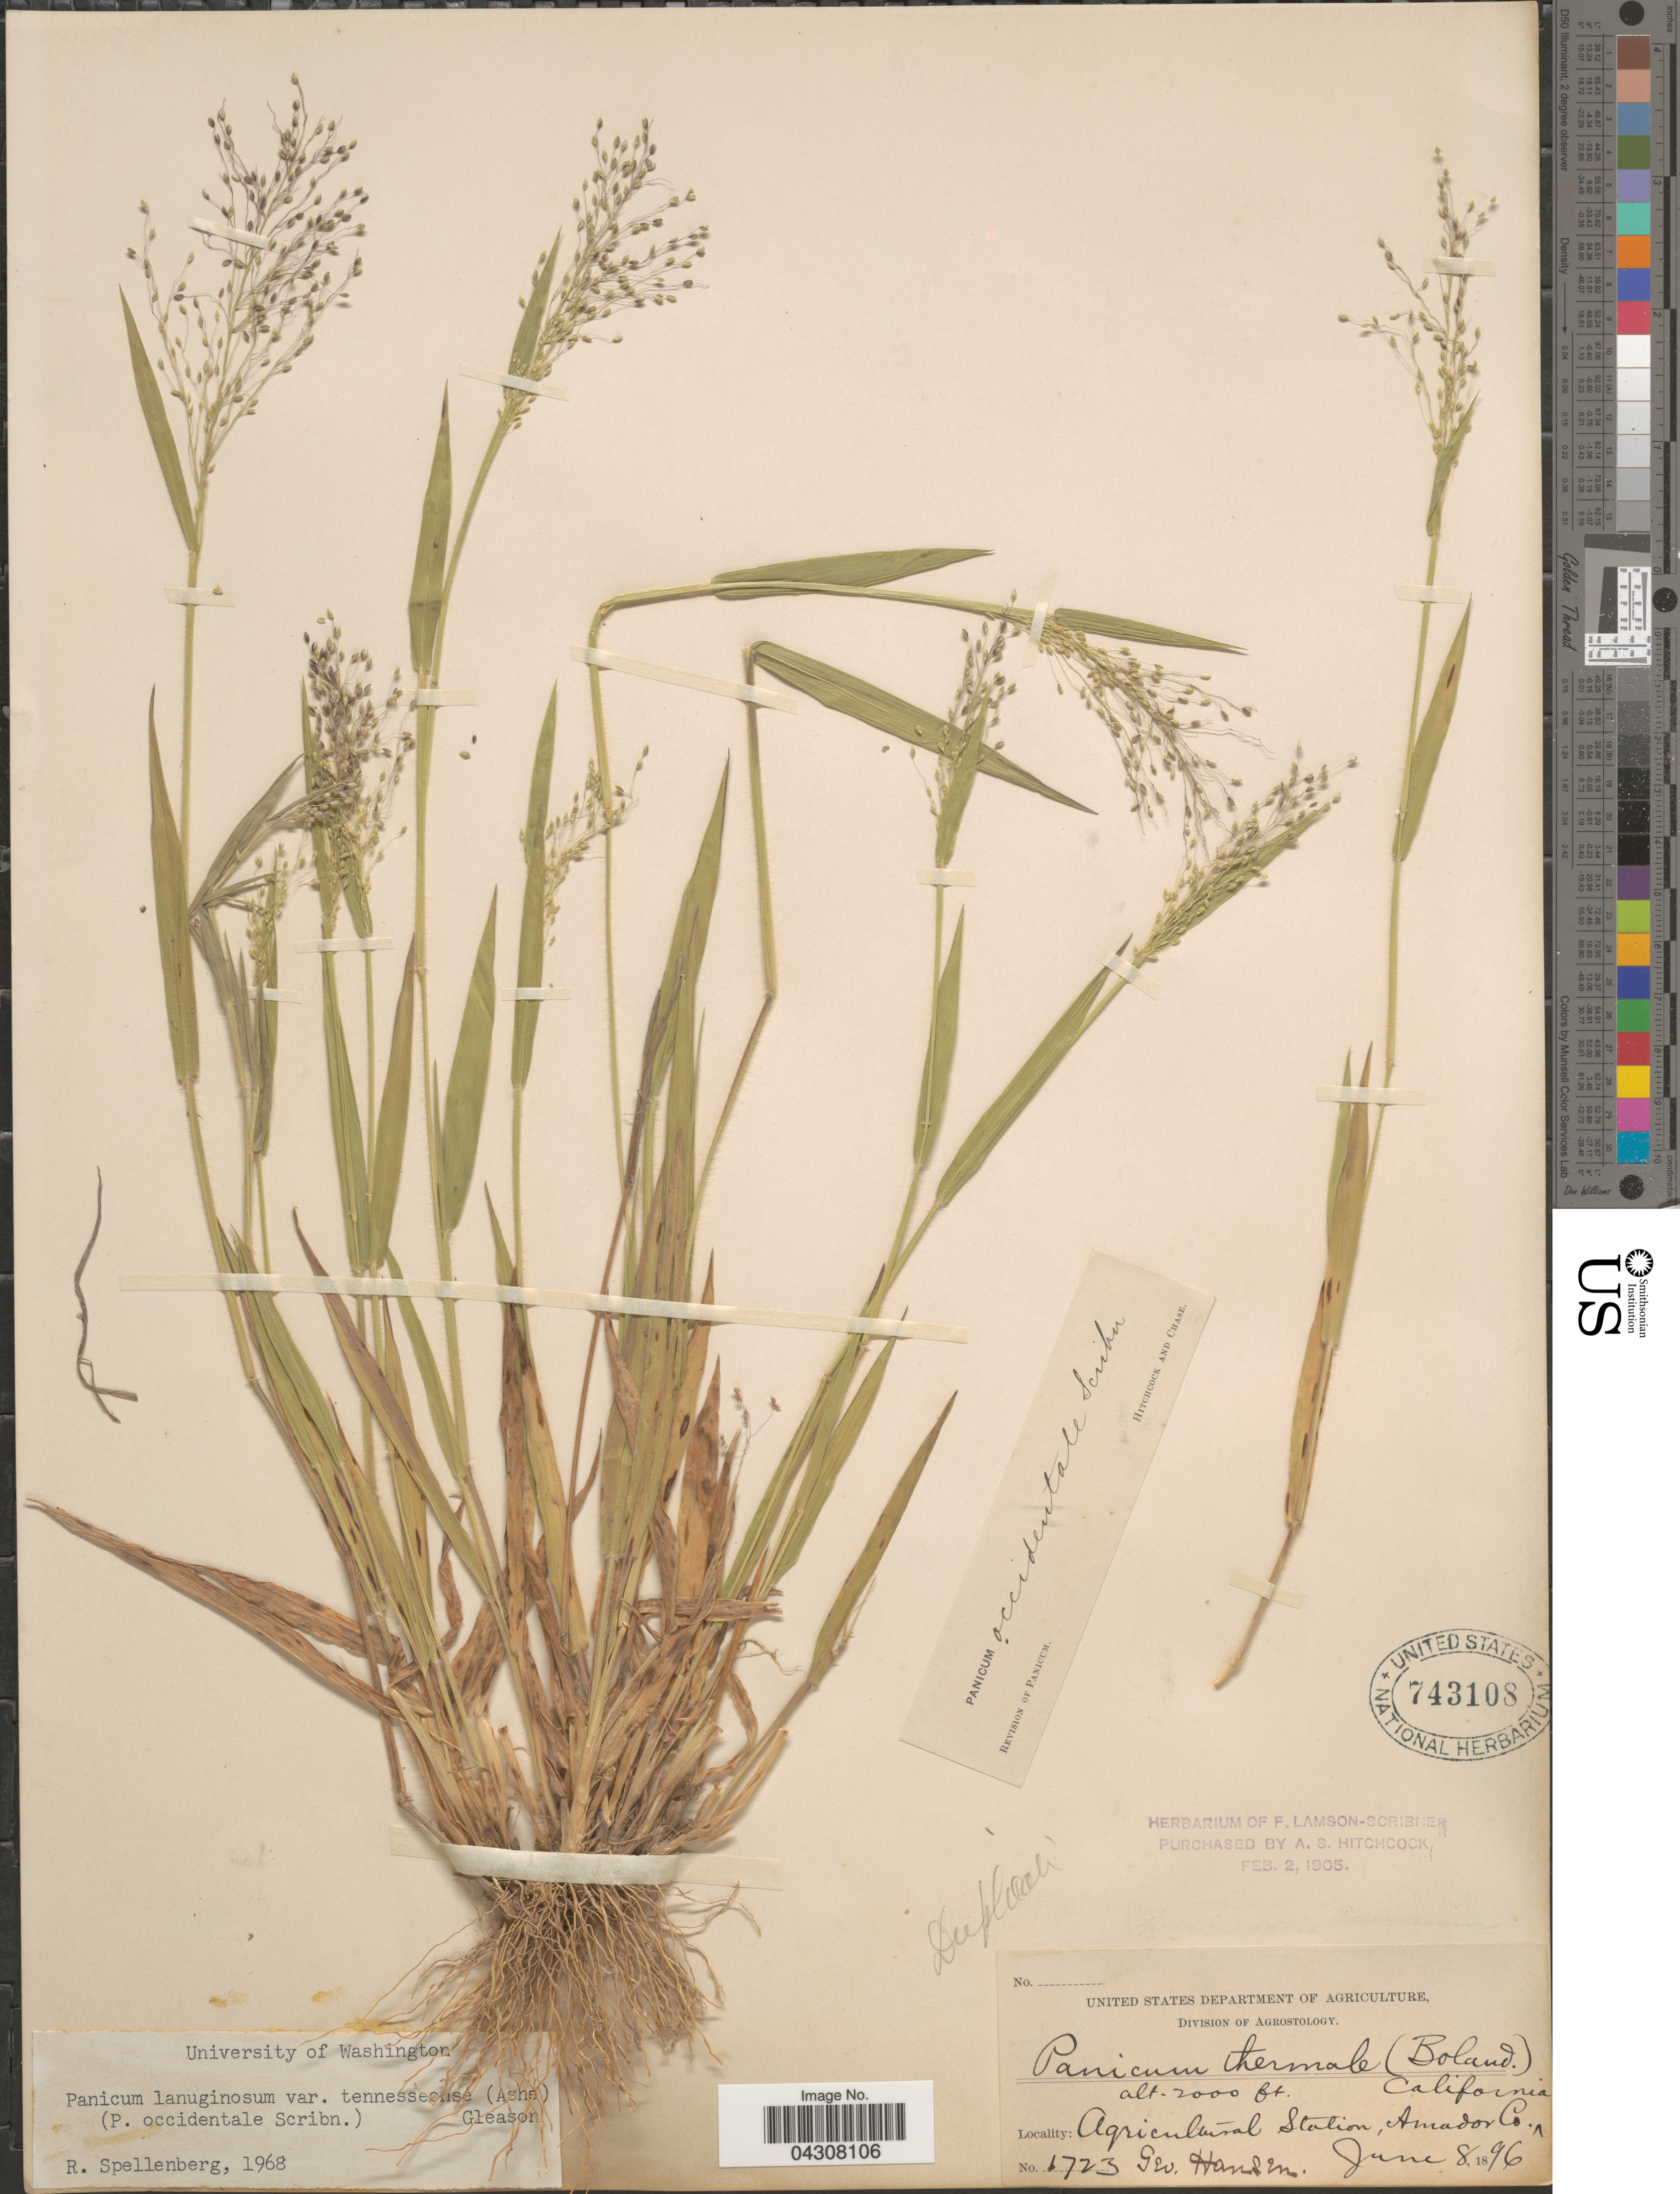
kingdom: Plantae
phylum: Tracheophyta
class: Liliopsida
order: Poales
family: Poaceae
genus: Dichanthelium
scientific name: Dichanthelium acuminatum var. acuminatum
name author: (Sw.) Gould & C.A. Clark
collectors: G. Hansen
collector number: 1723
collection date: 1896-06-08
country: United States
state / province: California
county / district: Amador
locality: Agricultural Station, Amador Co.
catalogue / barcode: US 743108